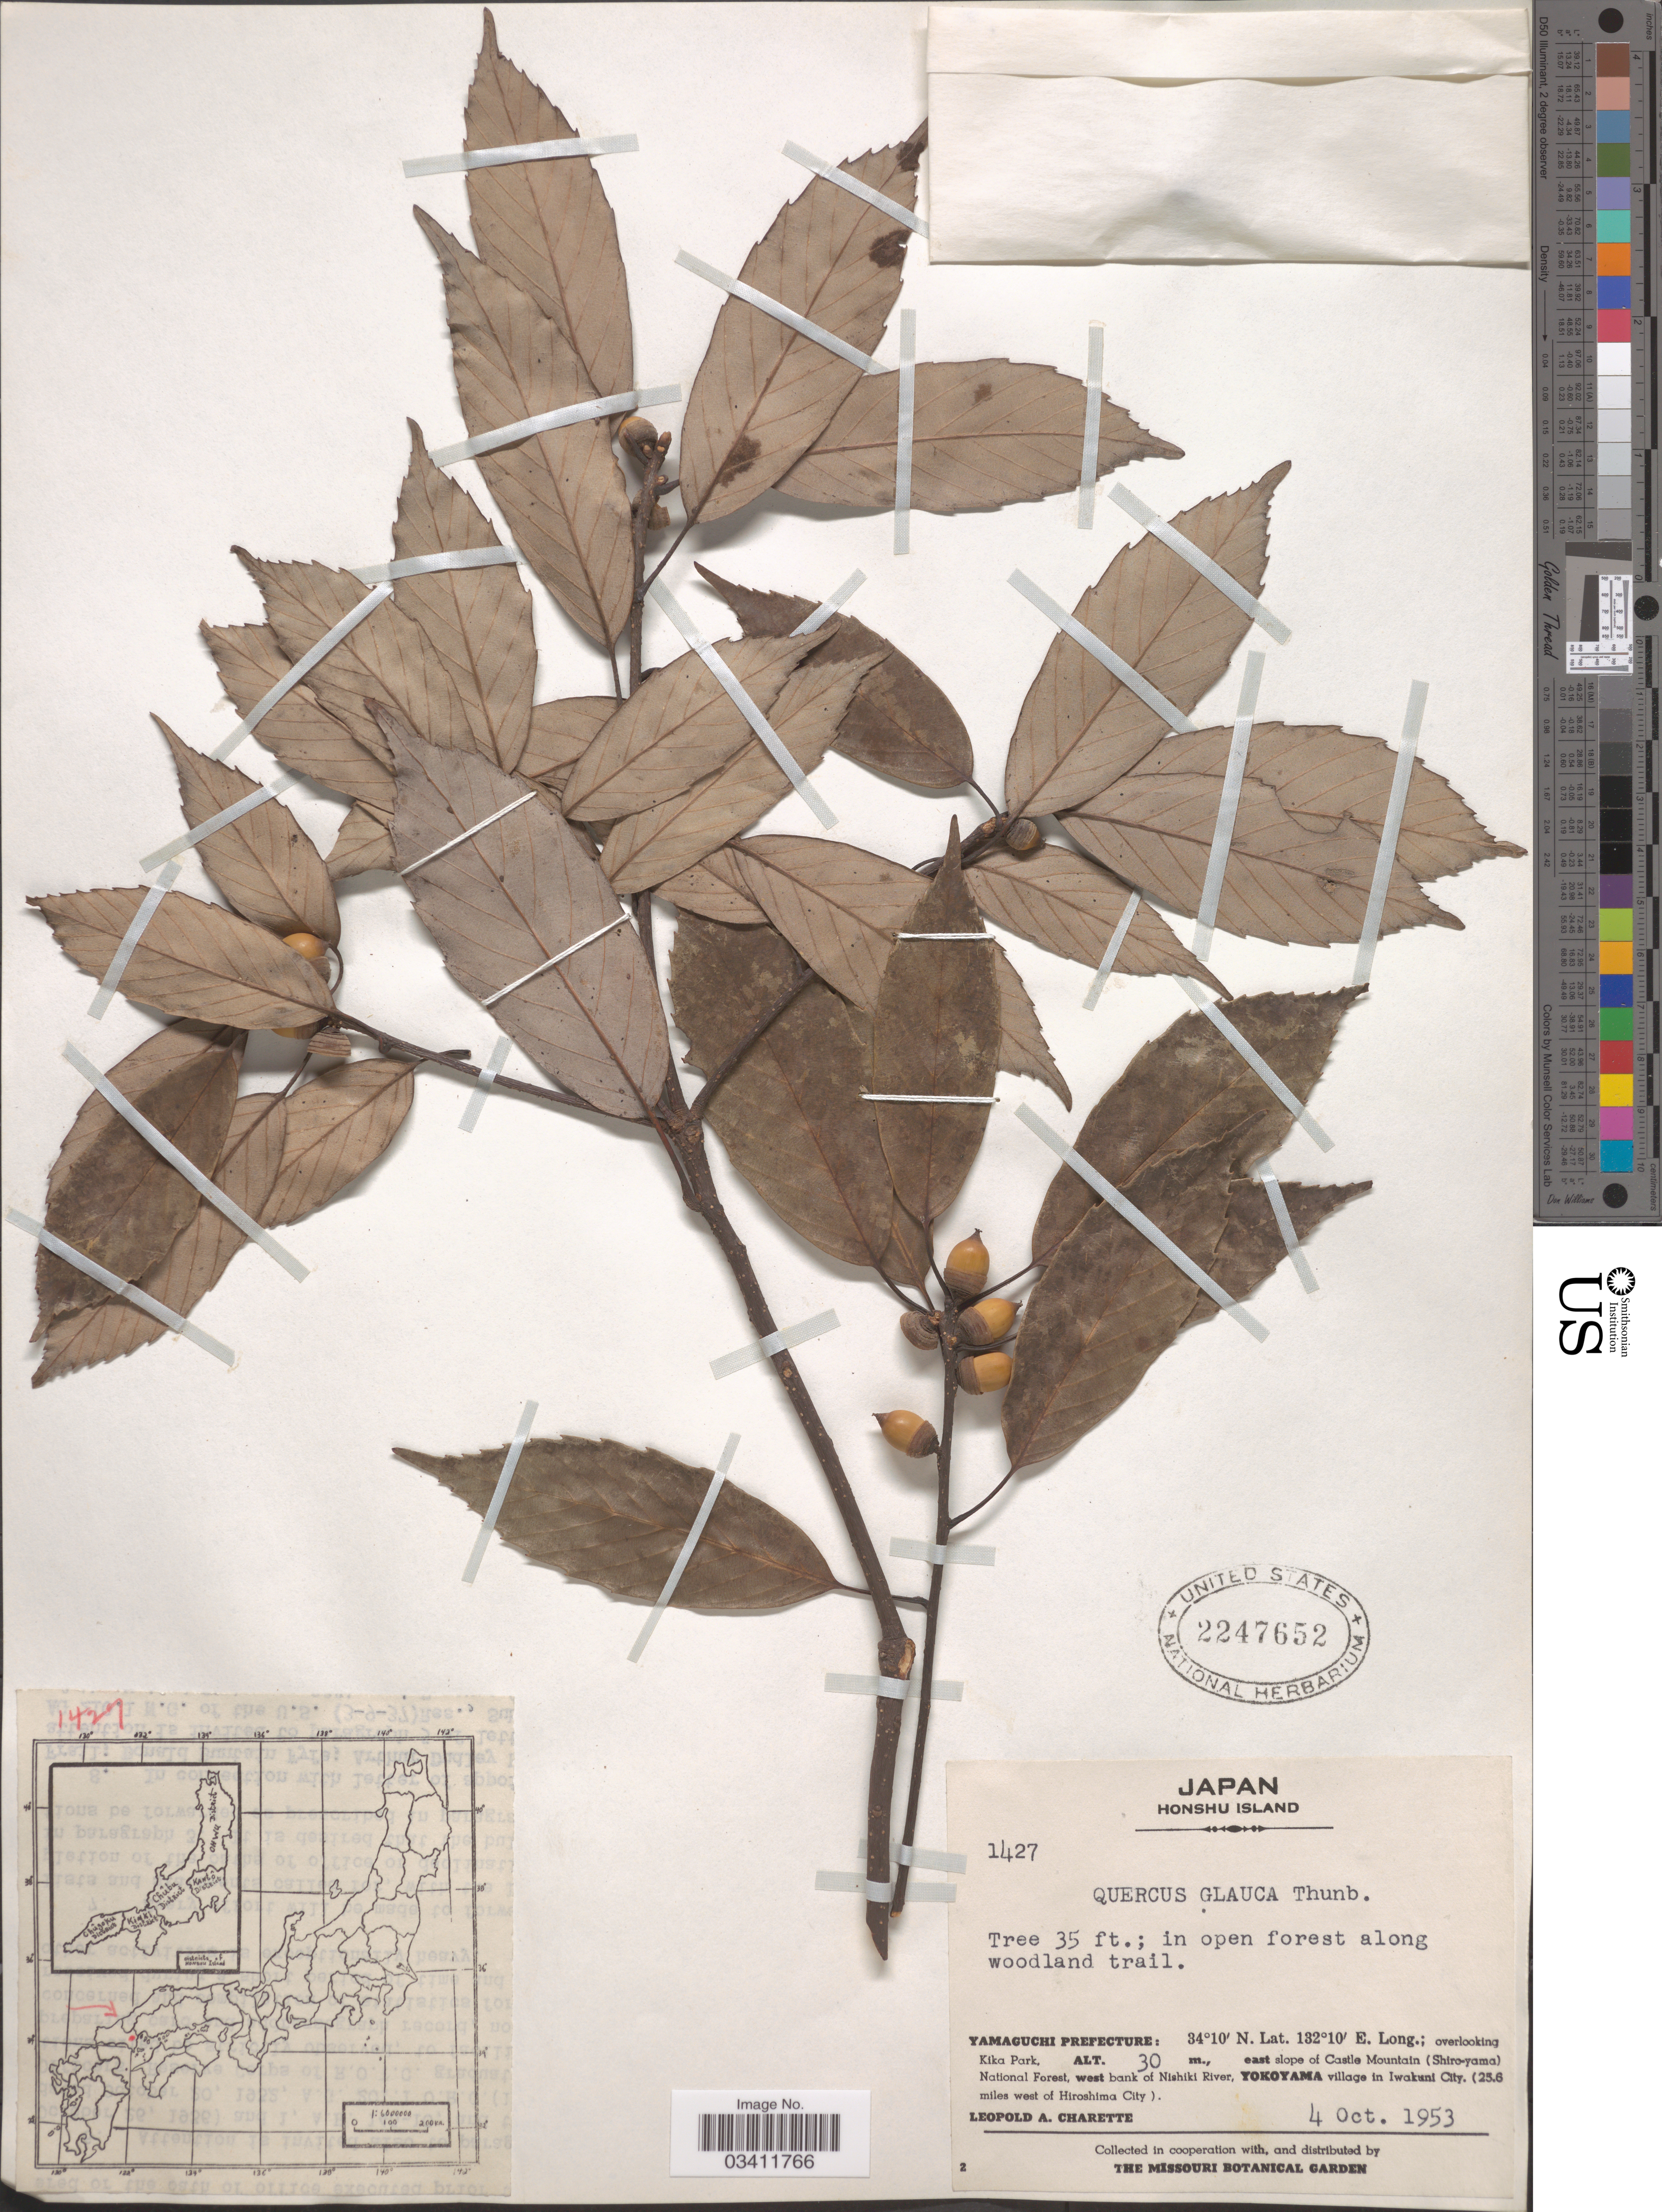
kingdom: Plantae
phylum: Tracheophyta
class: Magnoliopsida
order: Fagales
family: Fagaceae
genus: Quercus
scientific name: Quercus glauca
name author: Thunb.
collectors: L. A. Charette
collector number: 1427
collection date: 1953-10-04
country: Japan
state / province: Yamaguti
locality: Honshu Island. Yamaguchi Prefecture: overlooking Kika Park, east slope of Castle Mountain (Shiro-yama) National Forest, west bank of Nishiki River, Yokoyama village in Iwakuni City. (25.6 miles west of Hiroshima City).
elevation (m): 30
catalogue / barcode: US 2247652